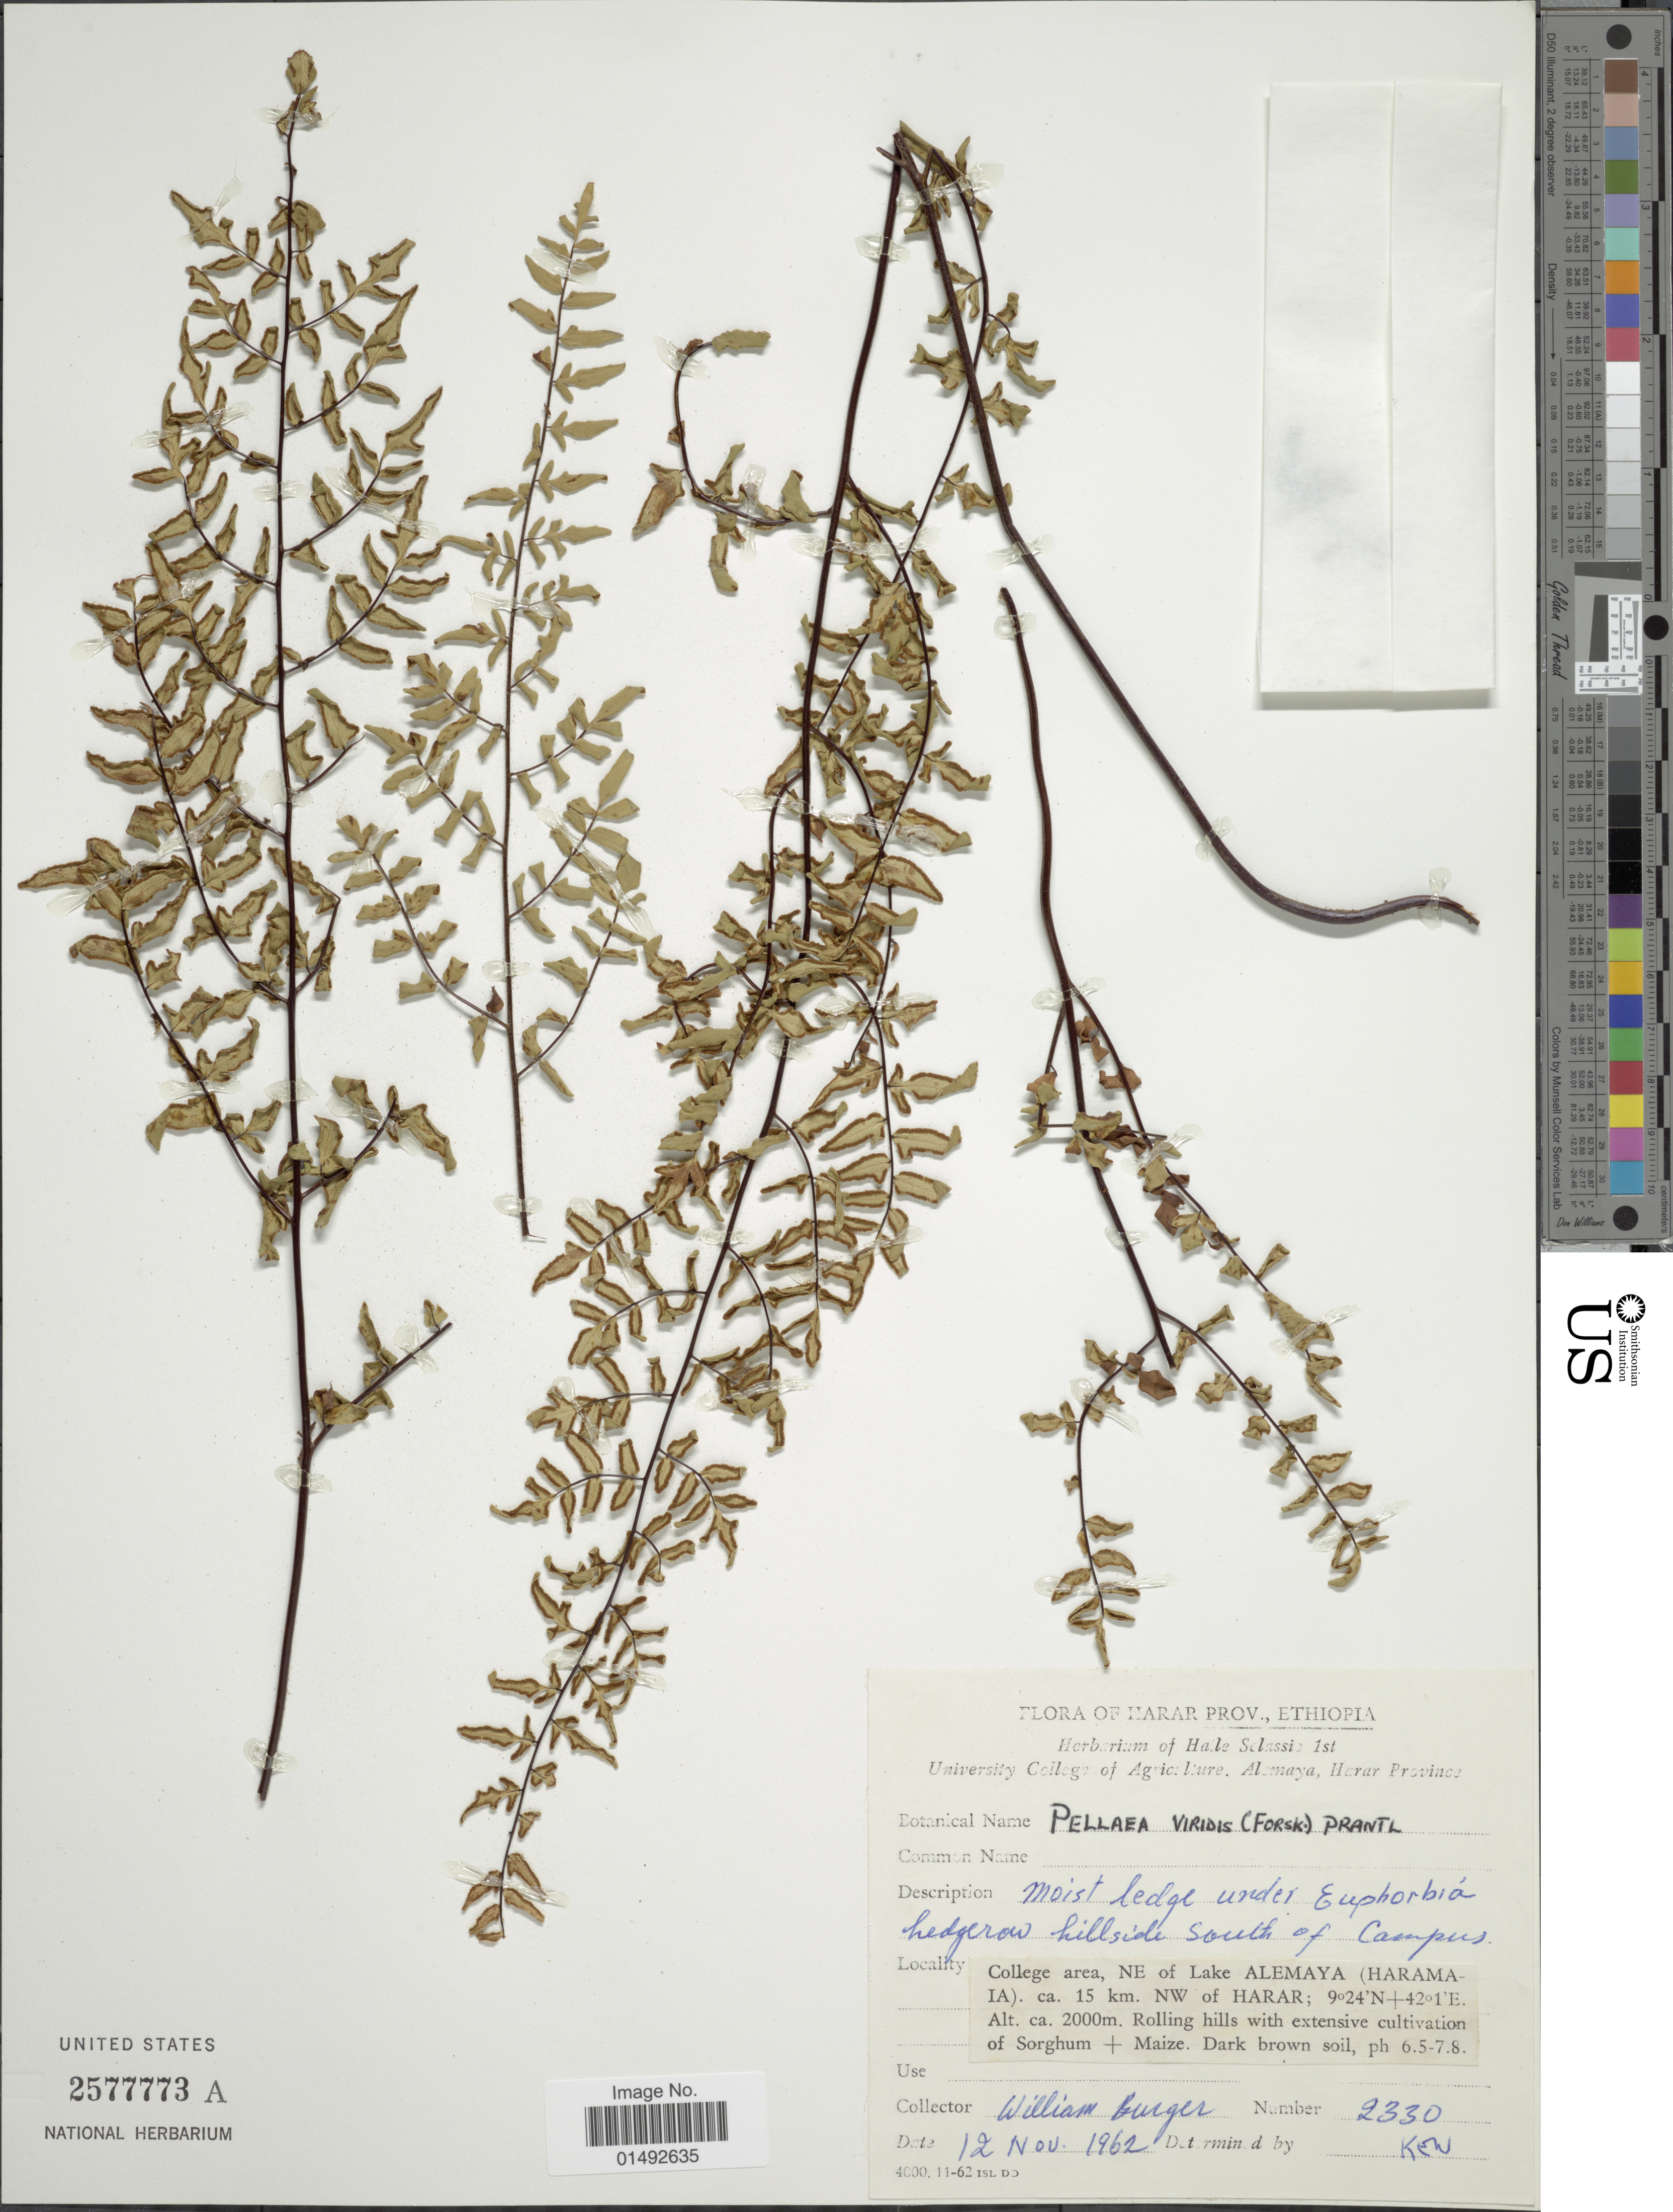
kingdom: Plantae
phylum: Tracheophyta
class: Polypodiopsida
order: Polypodiales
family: Pteridaceae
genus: Pellaea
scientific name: Pellaea viridis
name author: (Forssk.) Prantl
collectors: W. Burger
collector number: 2330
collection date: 1962-11-12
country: Ethiopia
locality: Harar Prov. College area, NE of Lake Alemaya (Hatamaia). ca. 15 km. NW of Harar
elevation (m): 2000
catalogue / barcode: US 2577773A